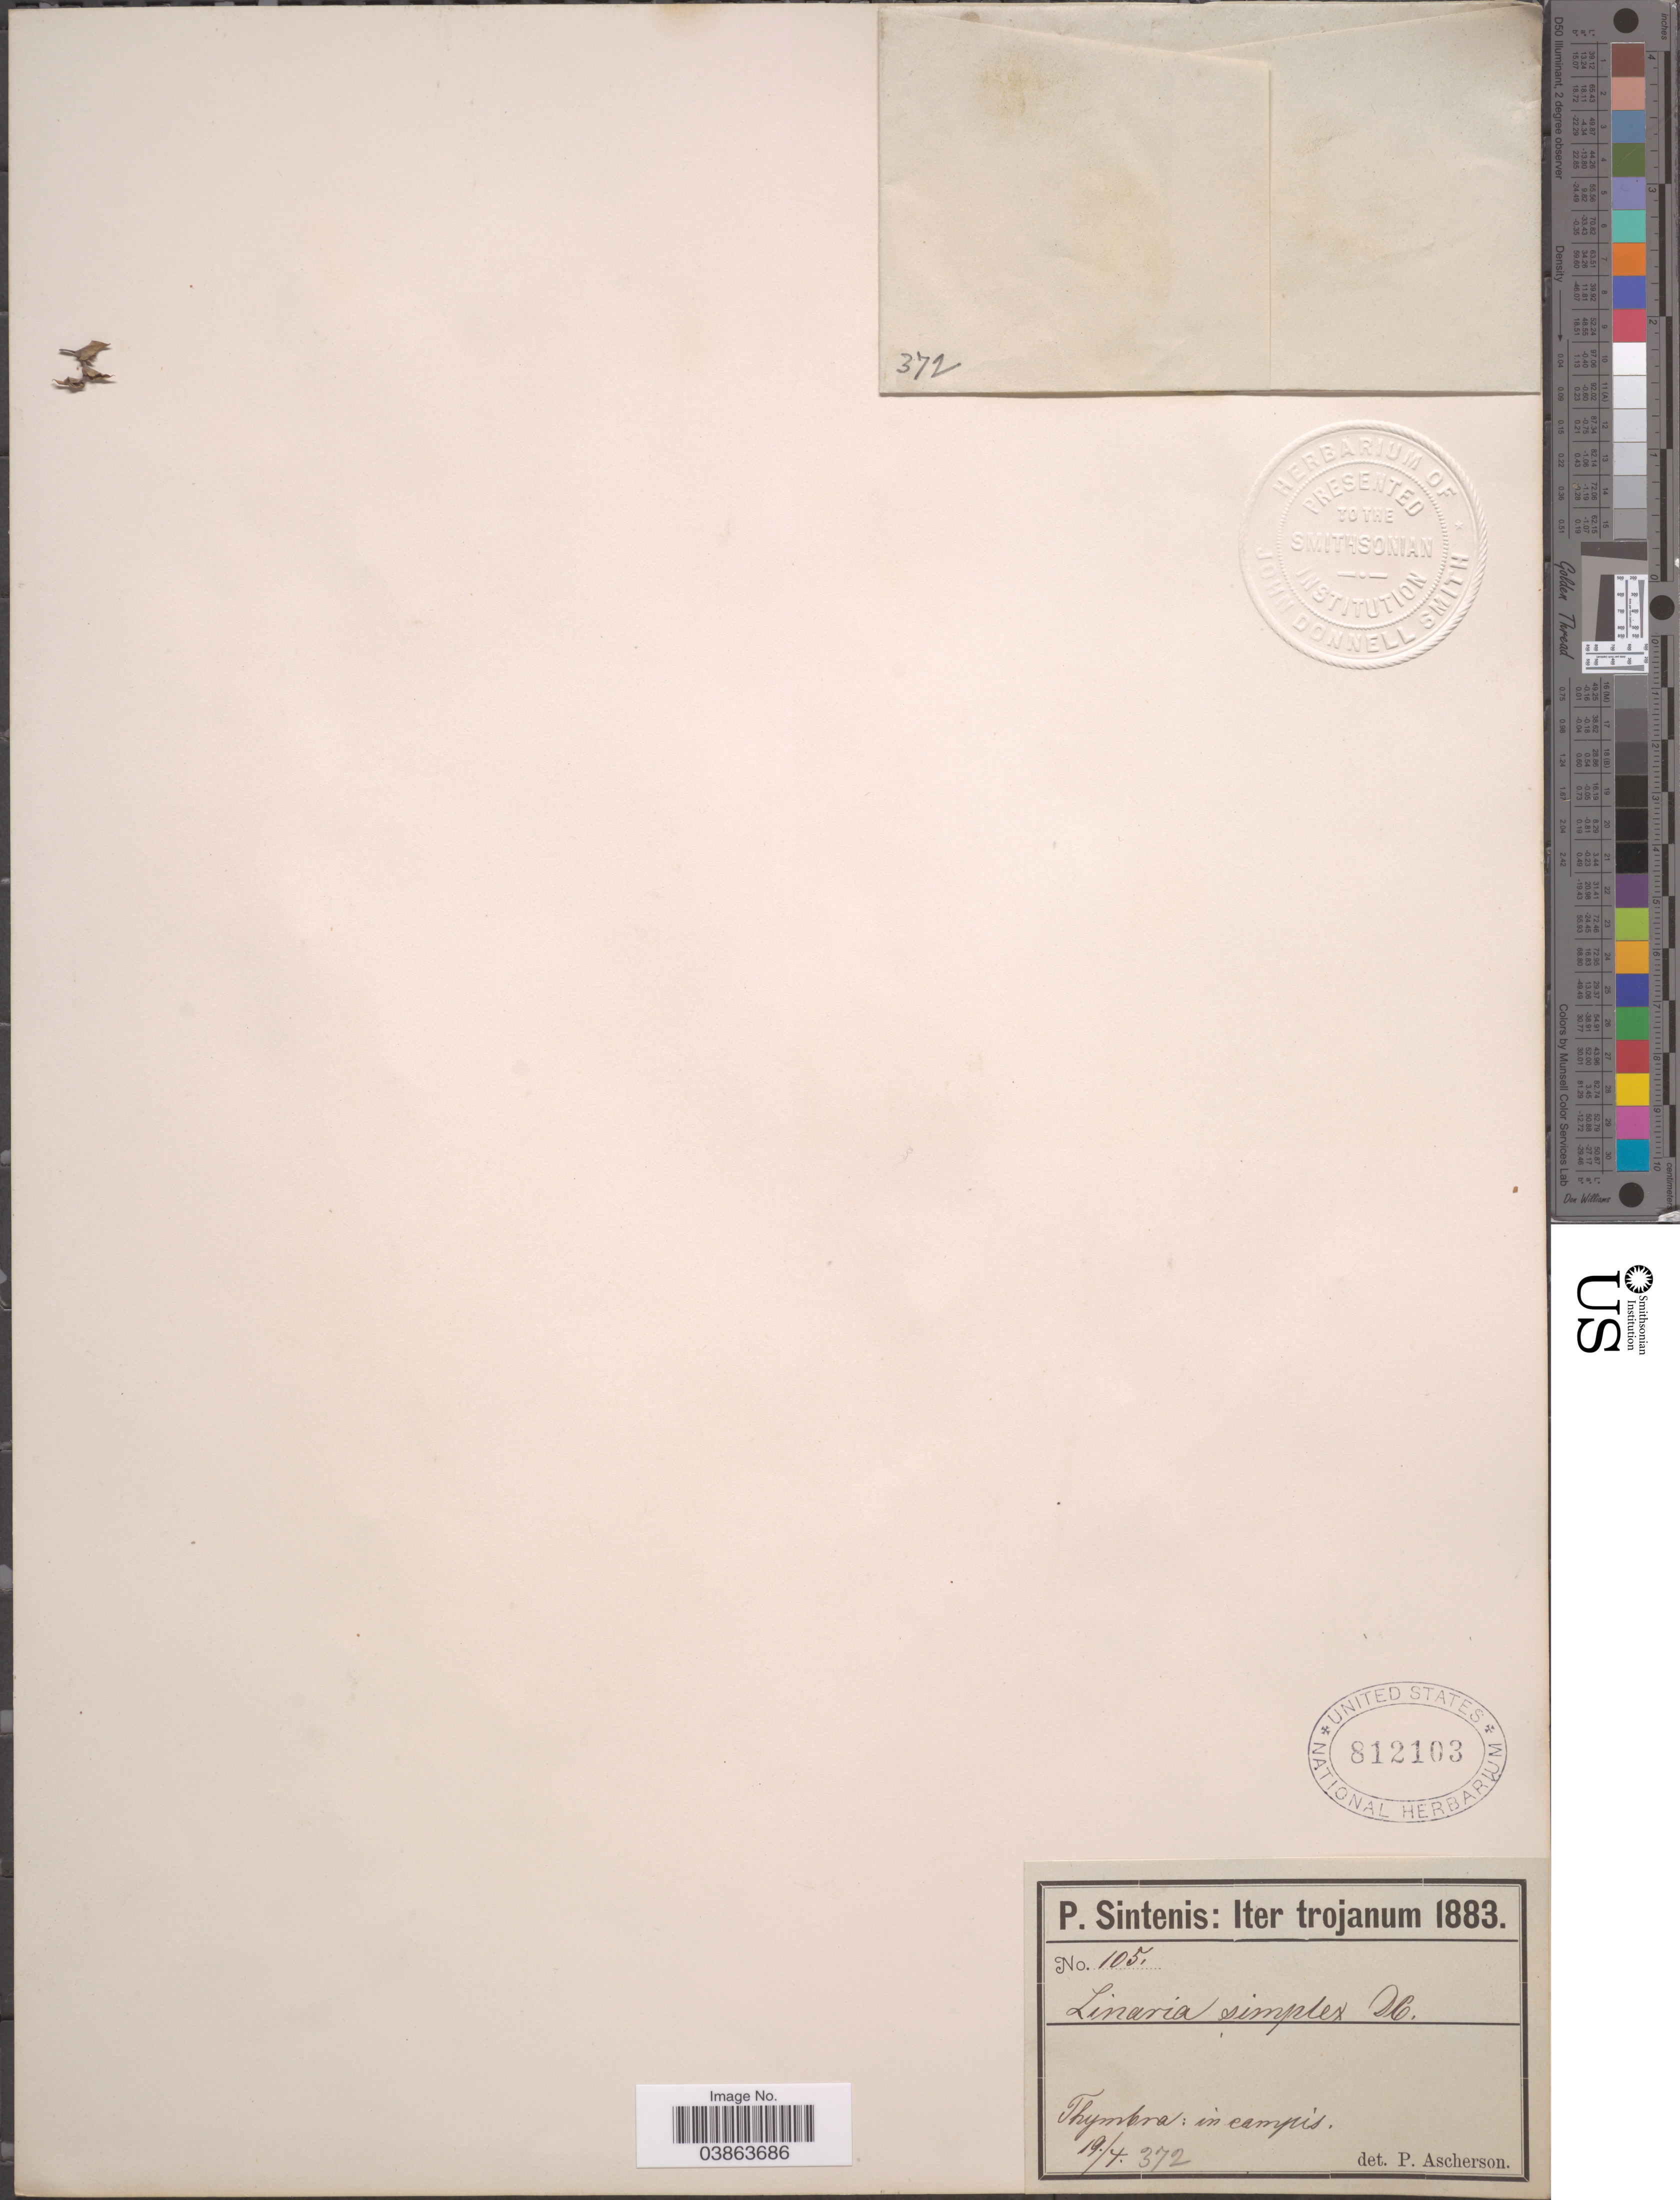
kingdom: Plantae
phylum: Tracheophyta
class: Magnoliopsida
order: Lamiales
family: Plantaginaceae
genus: Linaria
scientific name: Linaria simplex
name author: Desf.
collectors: P. Sintenis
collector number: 105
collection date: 1883-04-19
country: Turkey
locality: Iter trojanum. Thymbra: in campis.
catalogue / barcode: US 812103